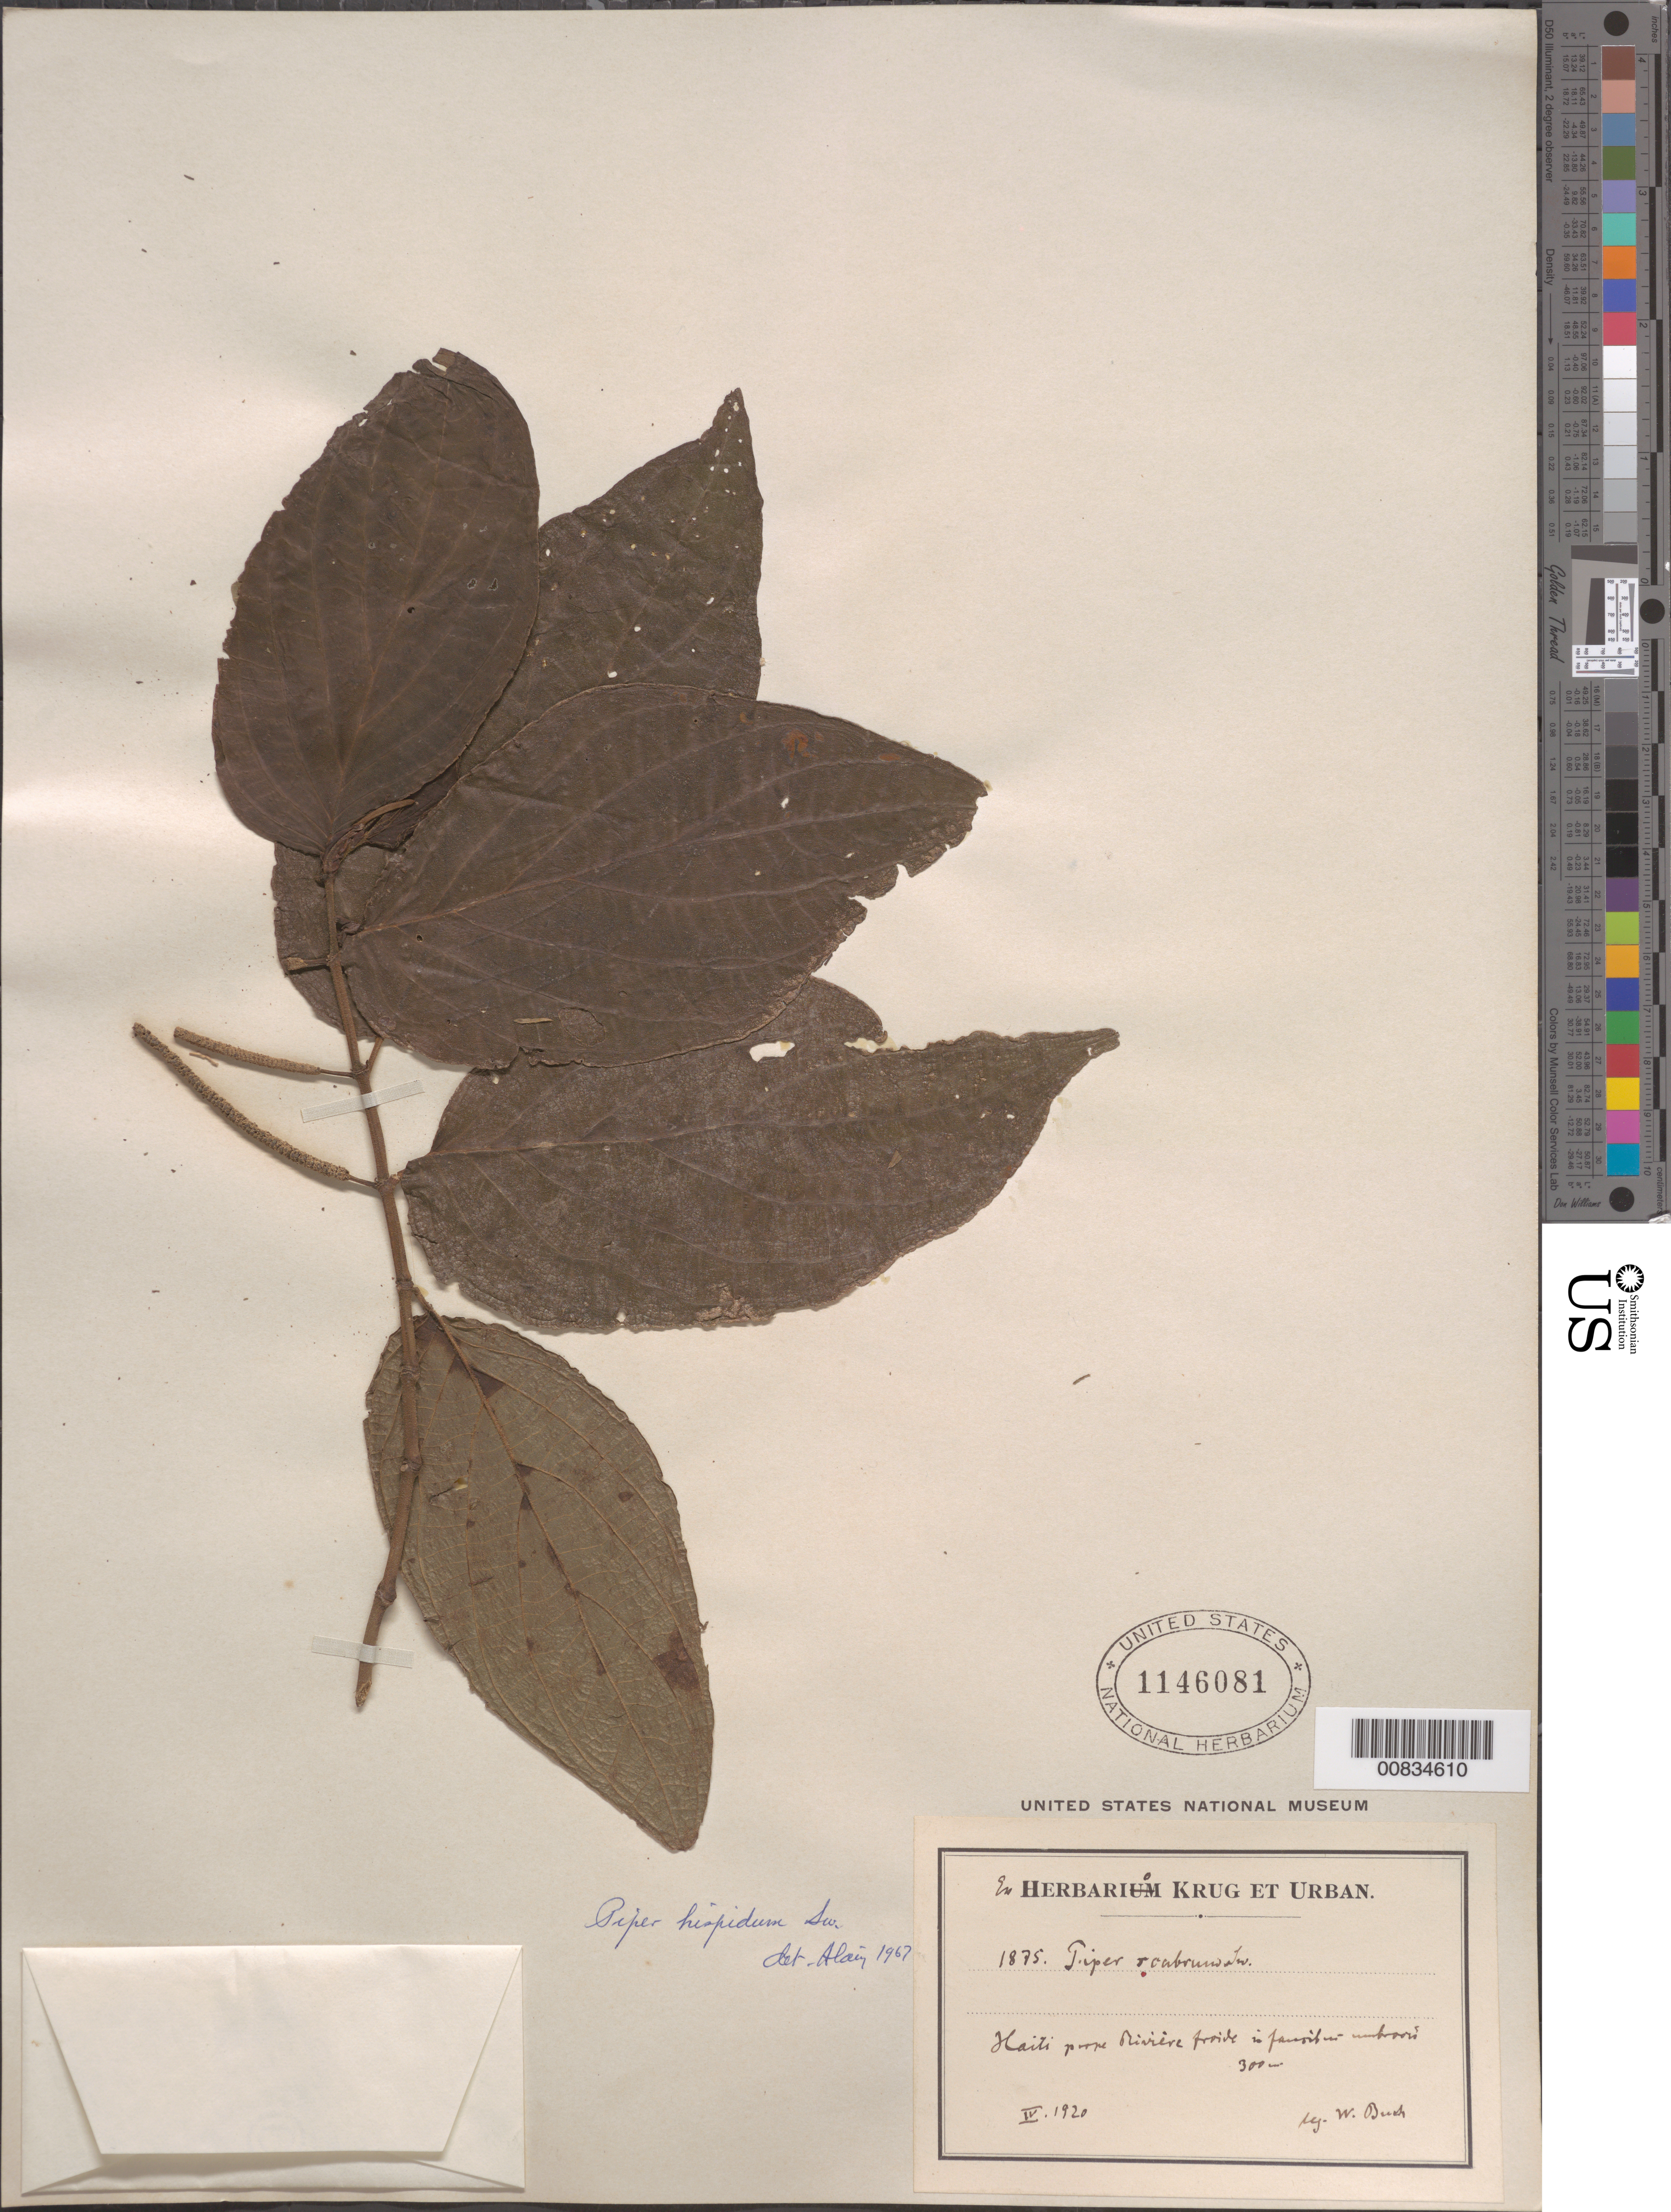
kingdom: Plantae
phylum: Tracheophyta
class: Magnoliopsida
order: Piperales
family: Piperaceae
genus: Piper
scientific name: Piper hispidum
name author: Sw.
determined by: Liogier, Alain H.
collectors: W. Buch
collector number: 1875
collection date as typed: Apr 1920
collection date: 1920-04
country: Haiti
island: Hispaniola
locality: Prope Rivière Froide.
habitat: In "fauribus" umbroosi.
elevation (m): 300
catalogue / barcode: US 1146081